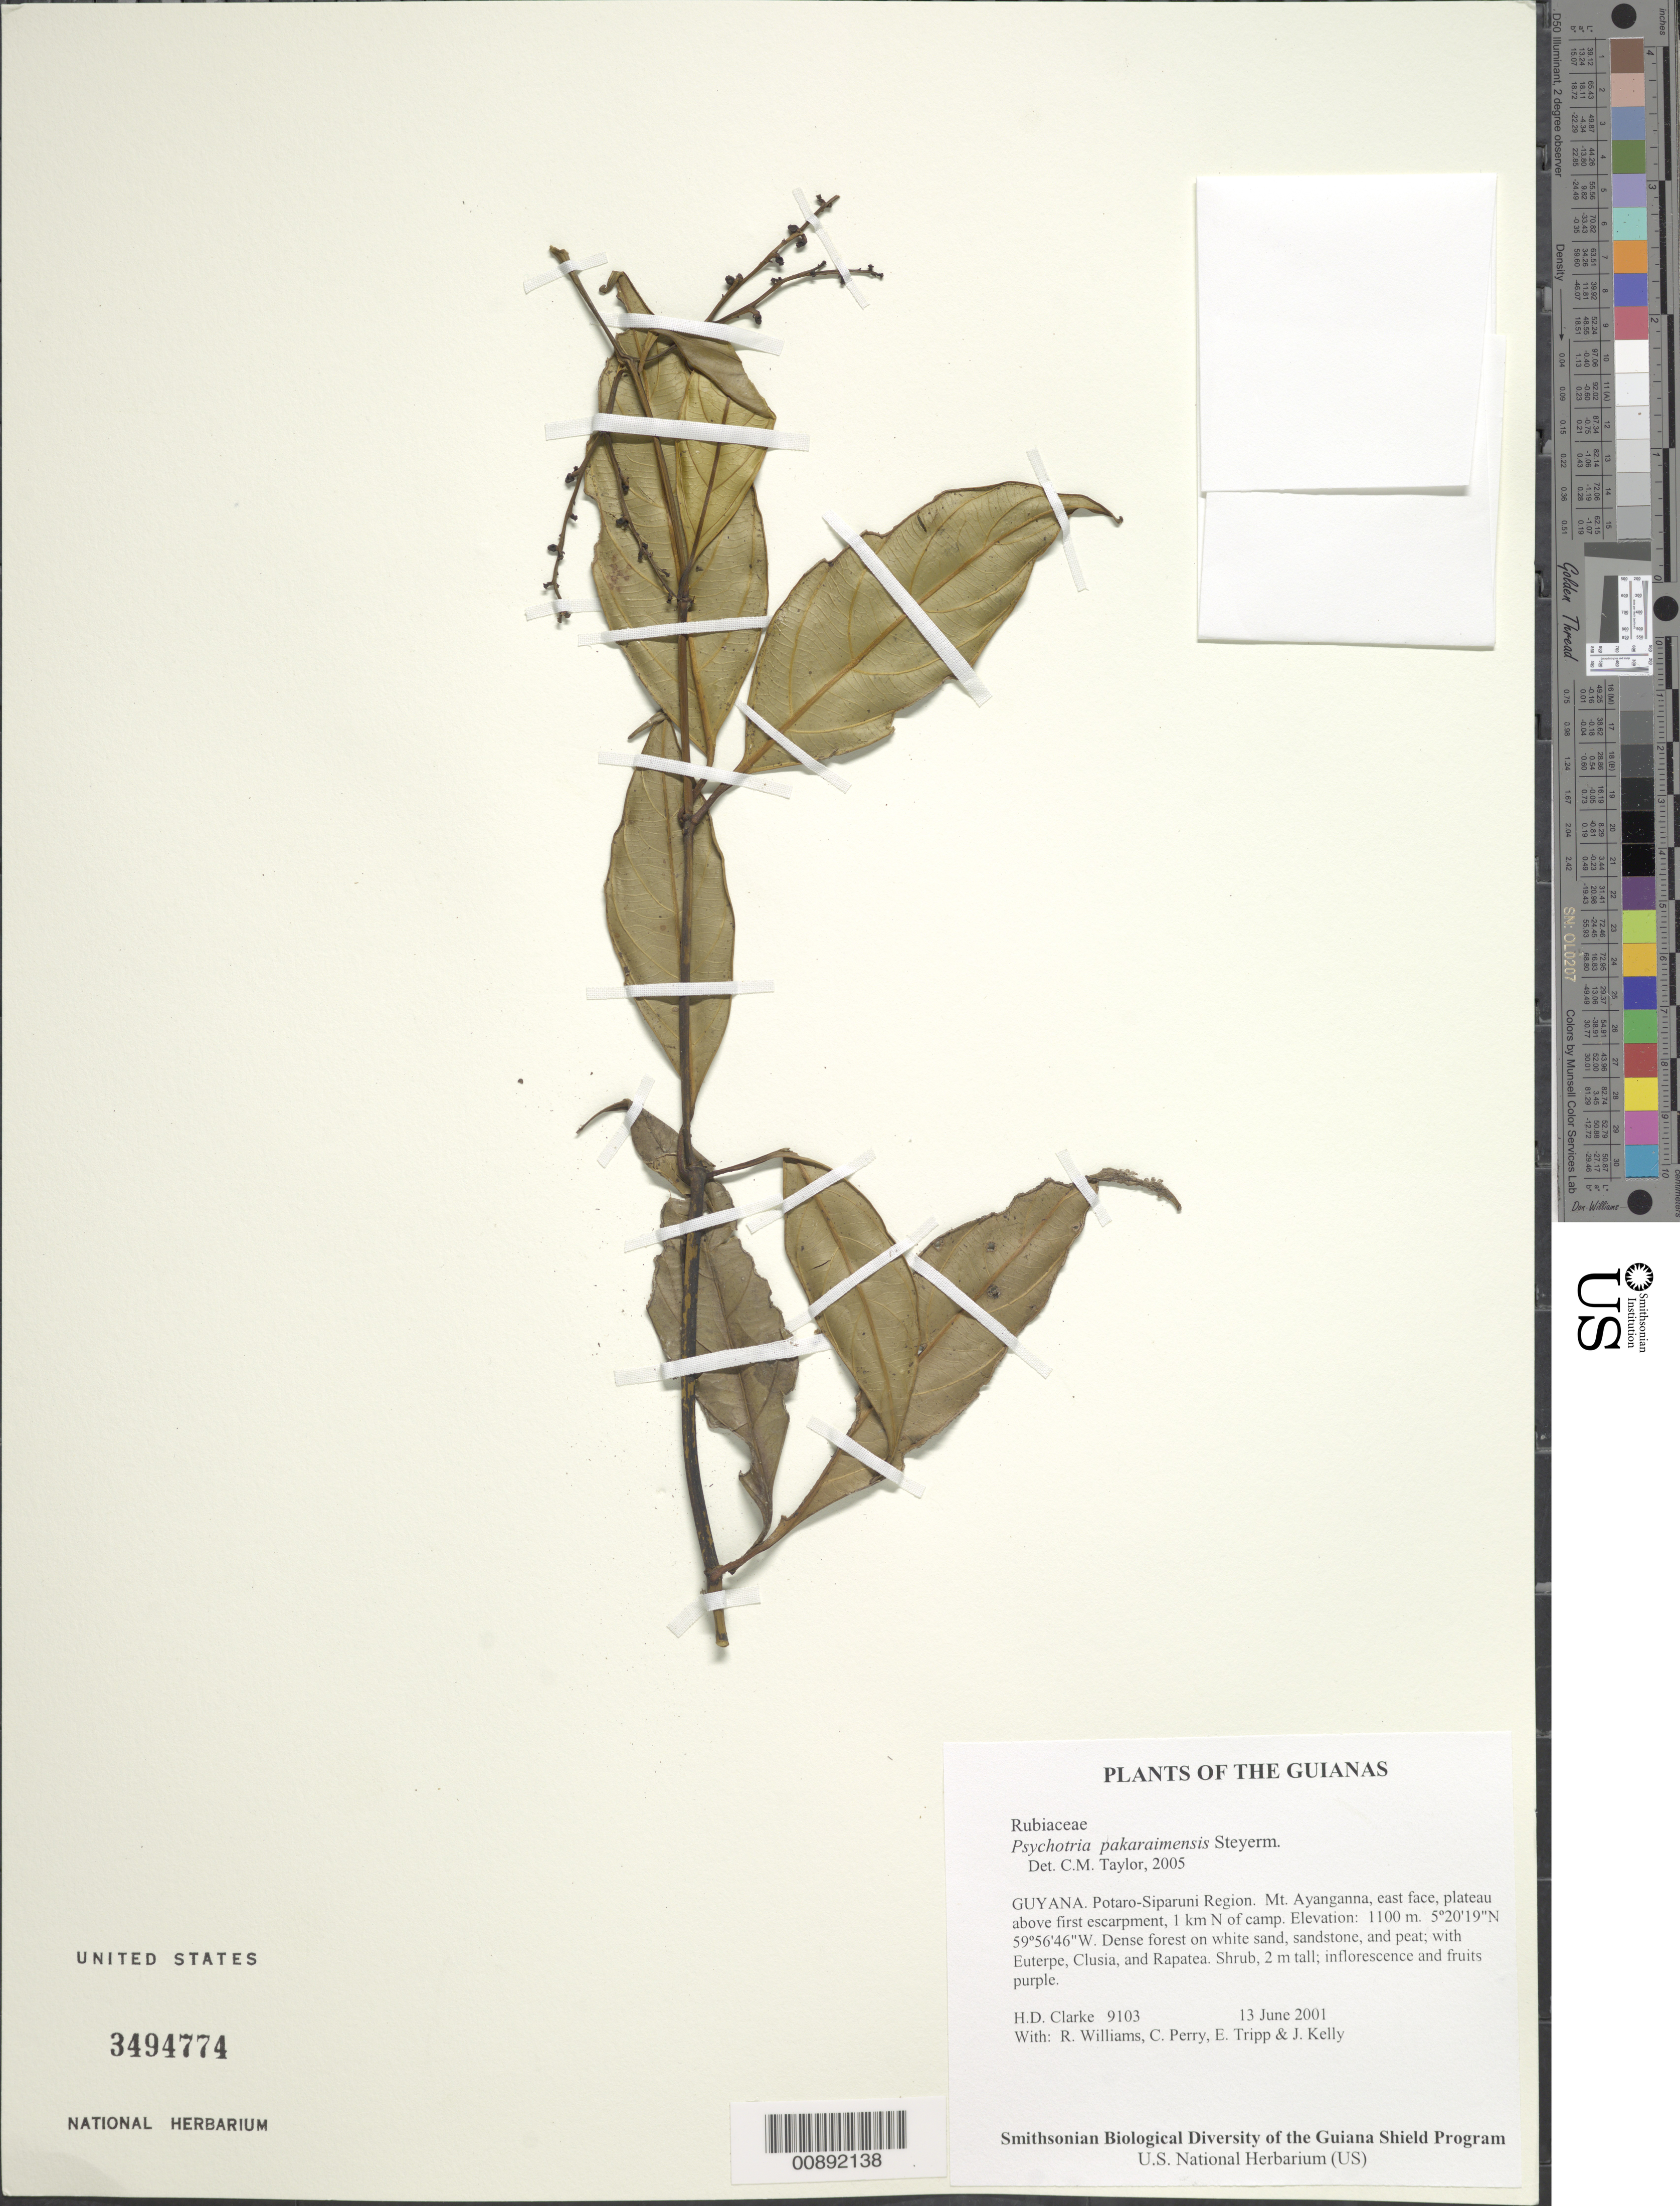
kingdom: Plantae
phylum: Tracheophyta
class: Magnoliopsida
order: Gentianales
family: Rubiaceae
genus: Palicourea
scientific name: Palicourea pakaraimensis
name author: (Steyerm.) Delprete & J.H. Kirkbr.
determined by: Kirkbride, J. H., Jr.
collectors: H. D. Clarke, R. Williams, C. Perry, E. Tripp & J. Kelly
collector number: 9103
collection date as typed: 13 June 2001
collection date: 2001-06-13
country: Guyana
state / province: Potaro-Siparuni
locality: Mt. Ayanganna, east face, plateau above first escarpment, 1 km N of camp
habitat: Dense forest on white sand, sandstone, and peat; with Euterpe, Clusia, and Rapatea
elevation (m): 1100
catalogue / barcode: US 3494774